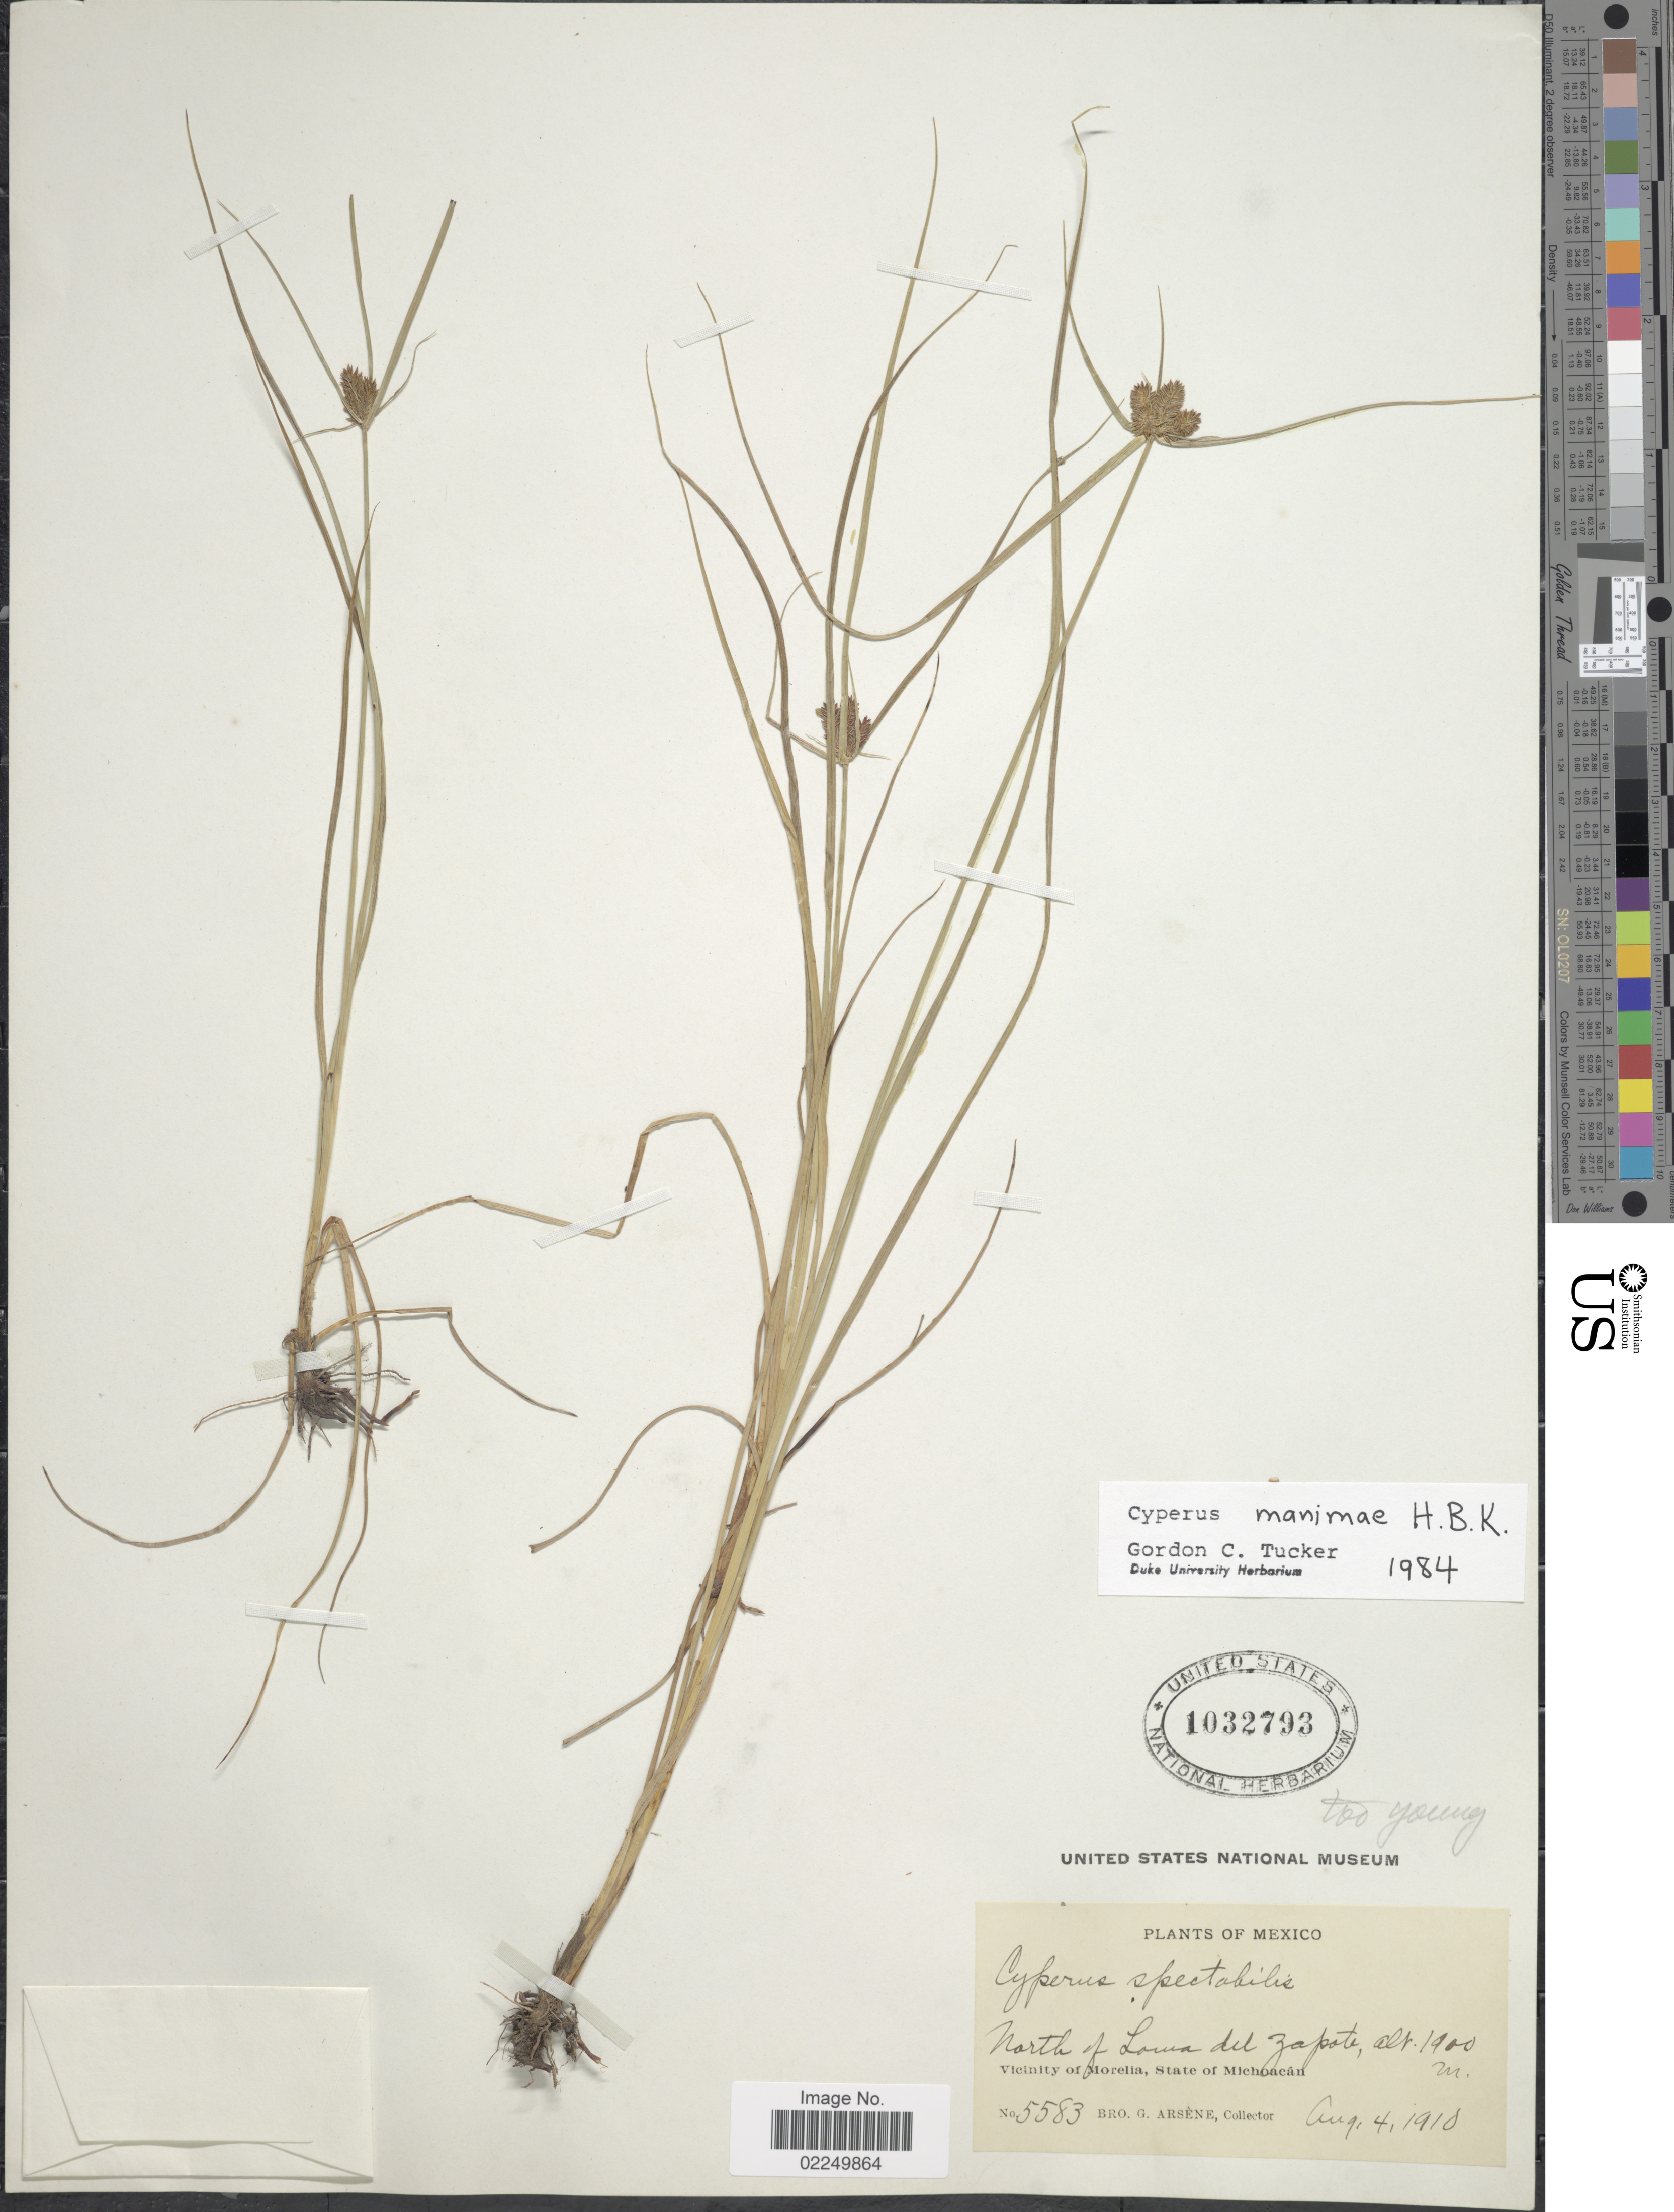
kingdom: Plantae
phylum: Tracheophyta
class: Liliopsida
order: Poales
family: Cyperaceae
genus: Cyperus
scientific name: Cyperus manimae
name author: Kunth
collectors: Bro. G. Arsène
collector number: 5583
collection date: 1910-08-04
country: Mexico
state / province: Michoacán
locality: North of Loma del Zapote, vicinity of Morelia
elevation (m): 1900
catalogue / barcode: US 1032793